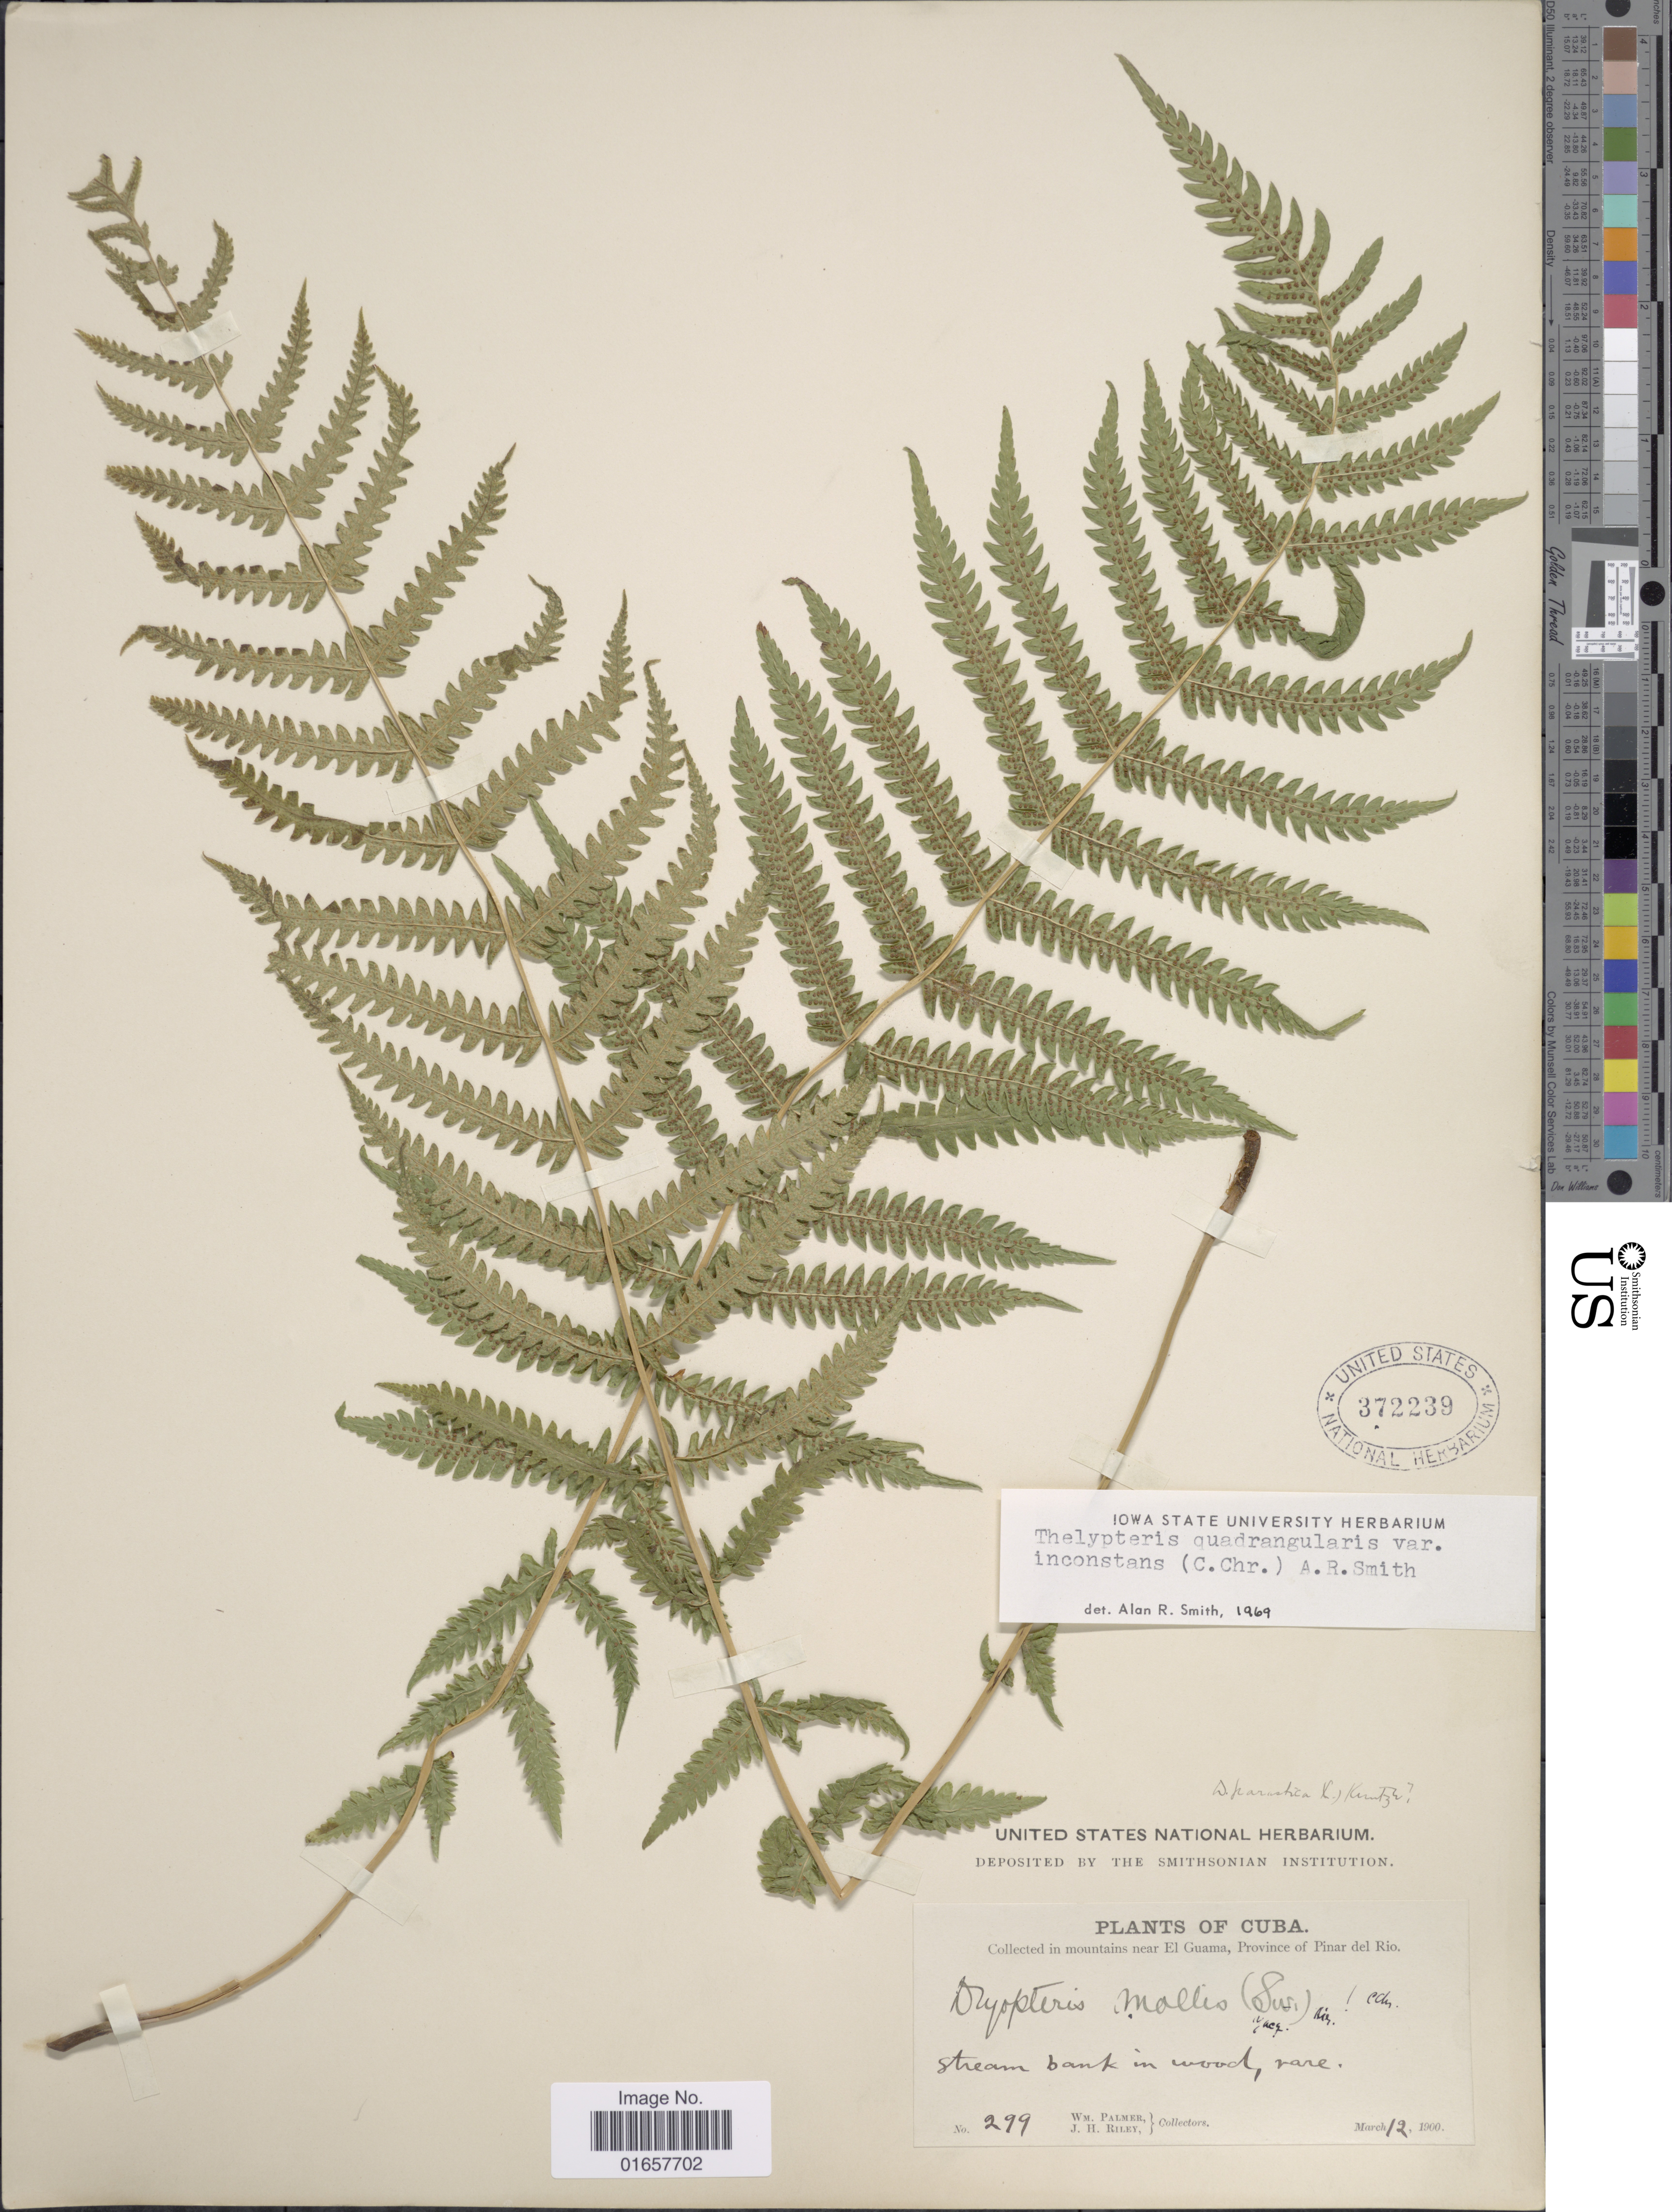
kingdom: Plantae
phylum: Tracheophyta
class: Polypodiopsida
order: Polypodiales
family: Thelypteridaceae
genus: Christella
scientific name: Christella hispidula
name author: (Decne.) Holttum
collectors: W. Palmer & J. H. Riley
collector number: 299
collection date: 1900-03-12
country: Cuba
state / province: Pinar del Río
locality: Cuba, in mountains near El Guama, stream bank in wood.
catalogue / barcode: US 342239